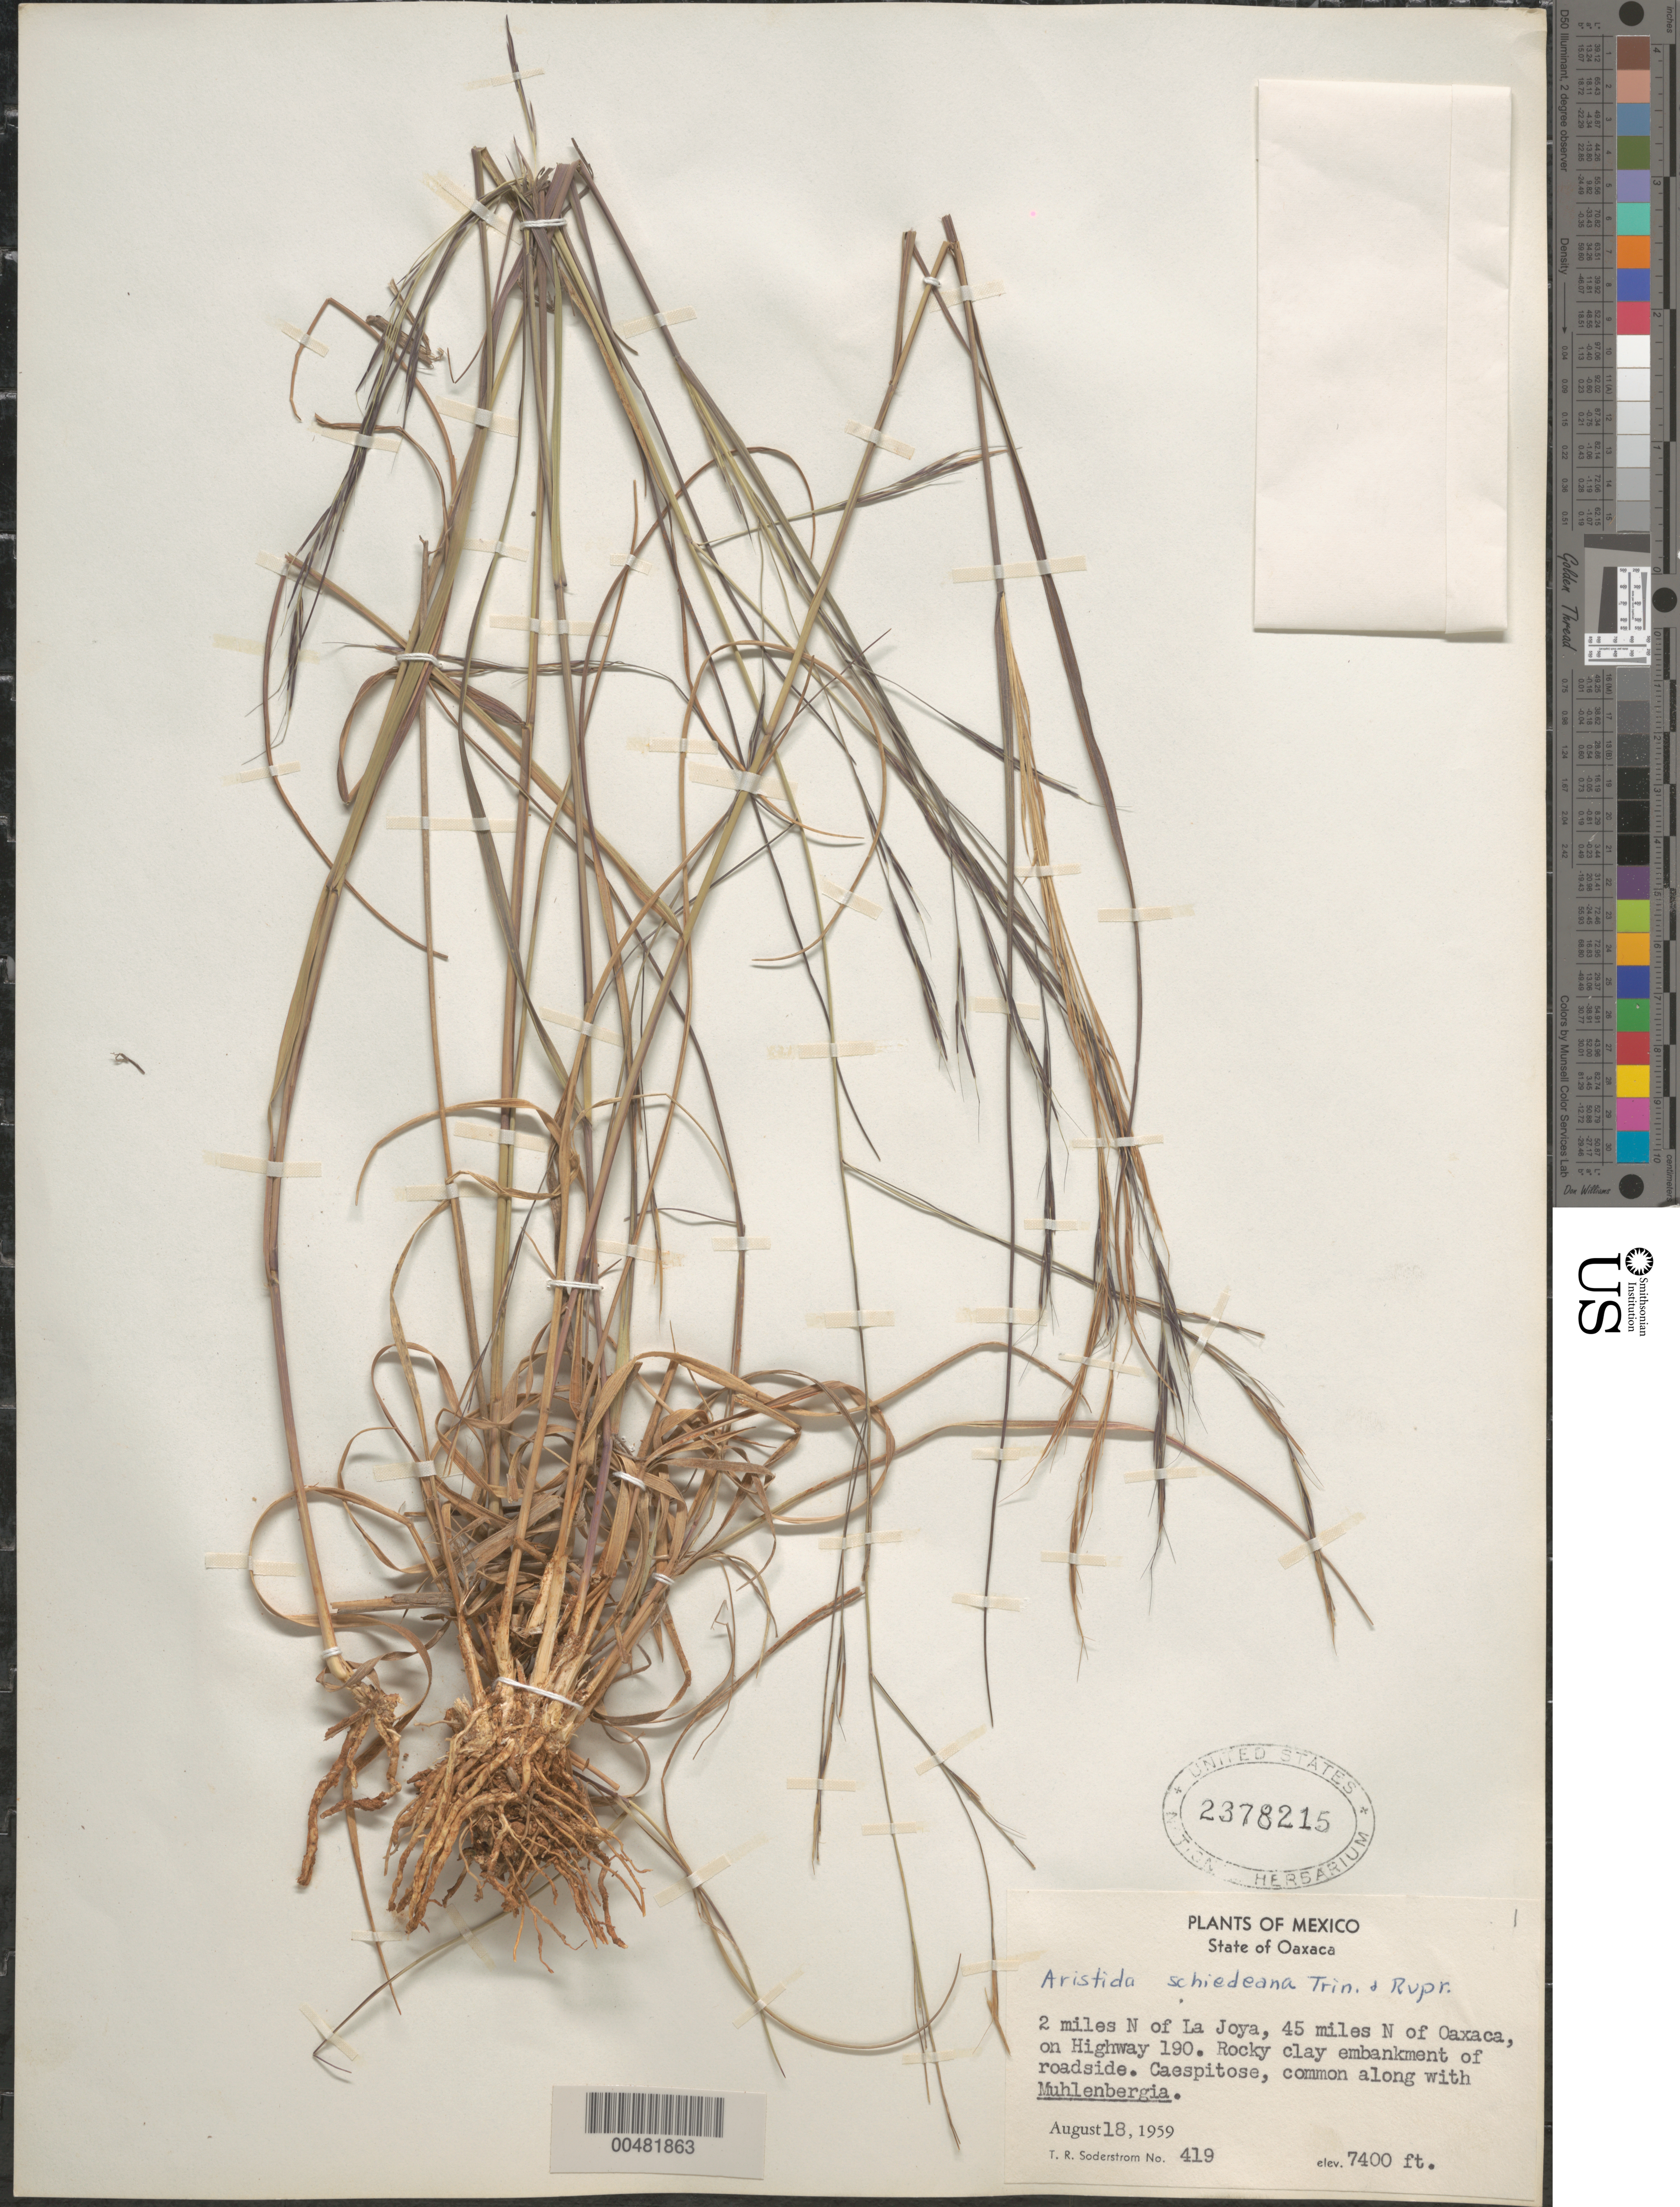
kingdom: Plantae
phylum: Tracheophyta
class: Liliopsida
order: Poales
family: Poaceae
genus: Aristida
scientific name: Aristida schiedeana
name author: Trin. & Rupr.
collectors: T. R. Soderstrom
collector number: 419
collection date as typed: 18 Aug 1959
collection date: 1959-08-18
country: Mexico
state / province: Oaxaca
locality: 2 mi N of La Joya, 45 mi N of Oaxaca, on Hwy 190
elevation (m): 2256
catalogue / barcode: US 2378215